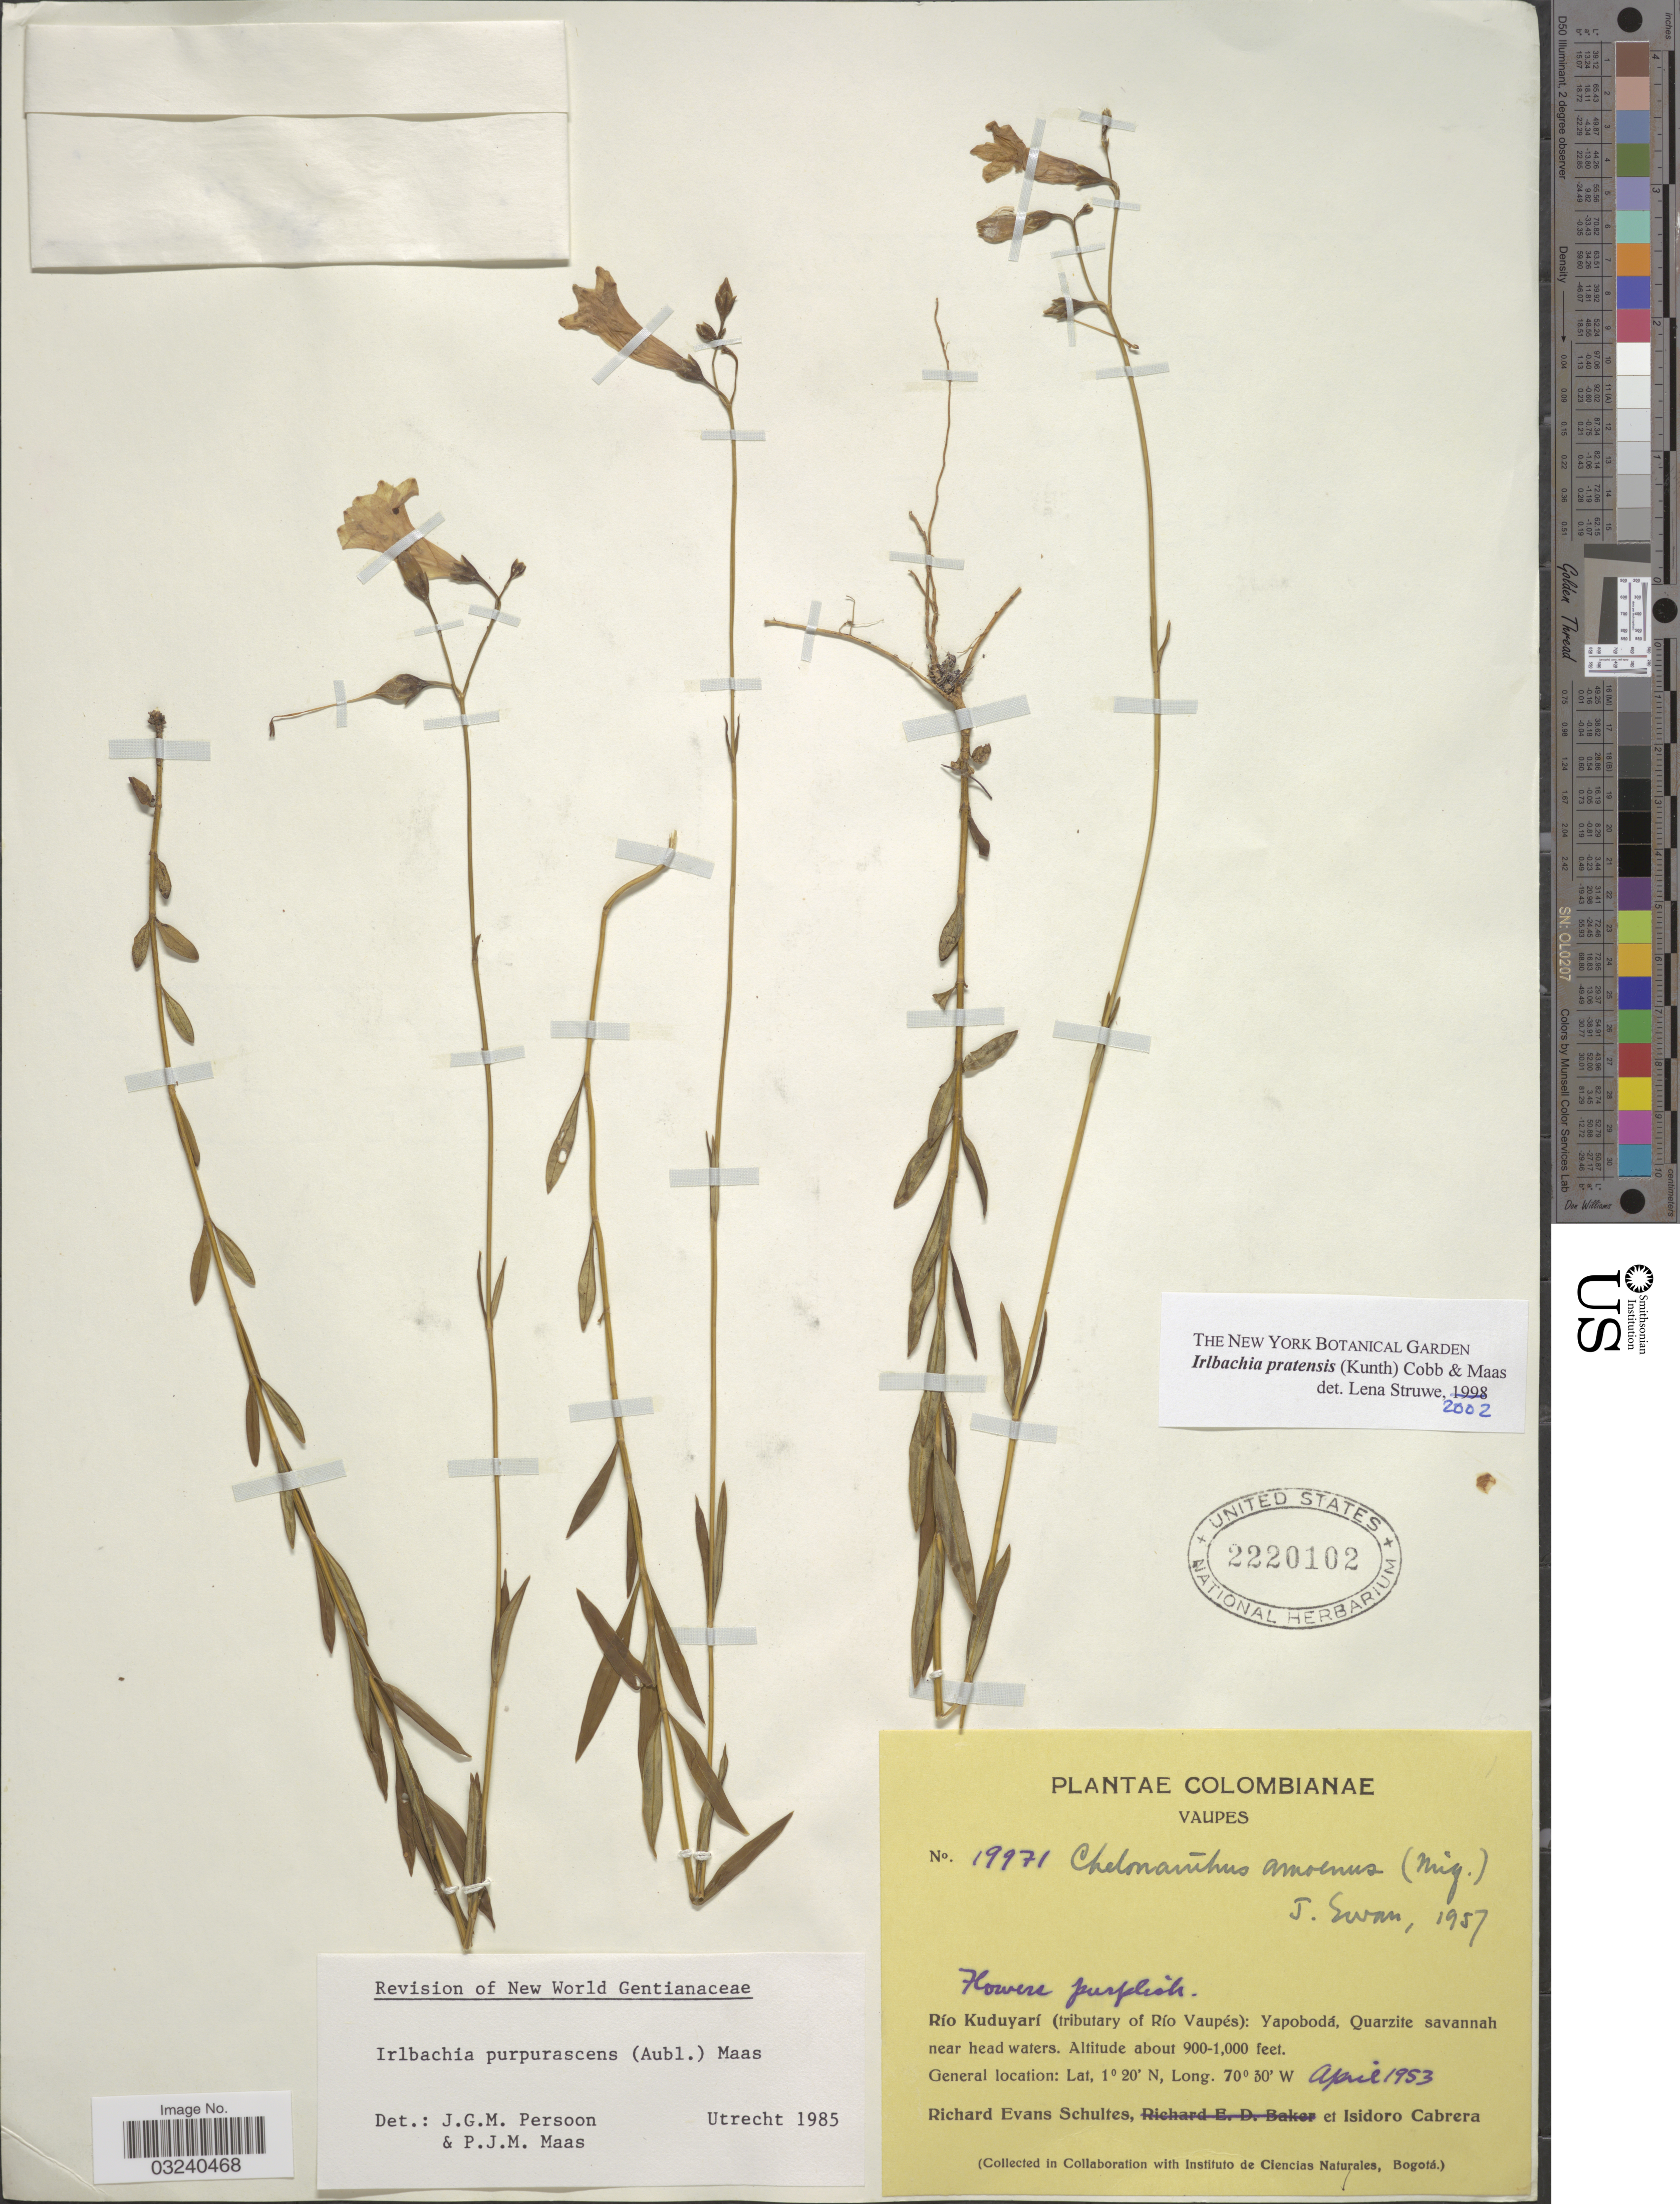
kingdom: Plantae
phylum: Tracheophyta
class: Magnoliopsida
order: Gentianales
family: Gentianaceae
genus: Irlbachia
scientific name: Irlbachia pratensis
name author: (Kunth) L. Cobb & Maas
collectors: R. E. Schultes & I. Cabrera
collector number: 19971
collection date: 1953-04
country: Colombia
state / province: Vaupés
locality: Río Kuduyarí (tributary of Río Vaupés): Yapobodá, Quarzite savannah near head waters.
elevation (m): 274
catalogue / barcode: US 2220102